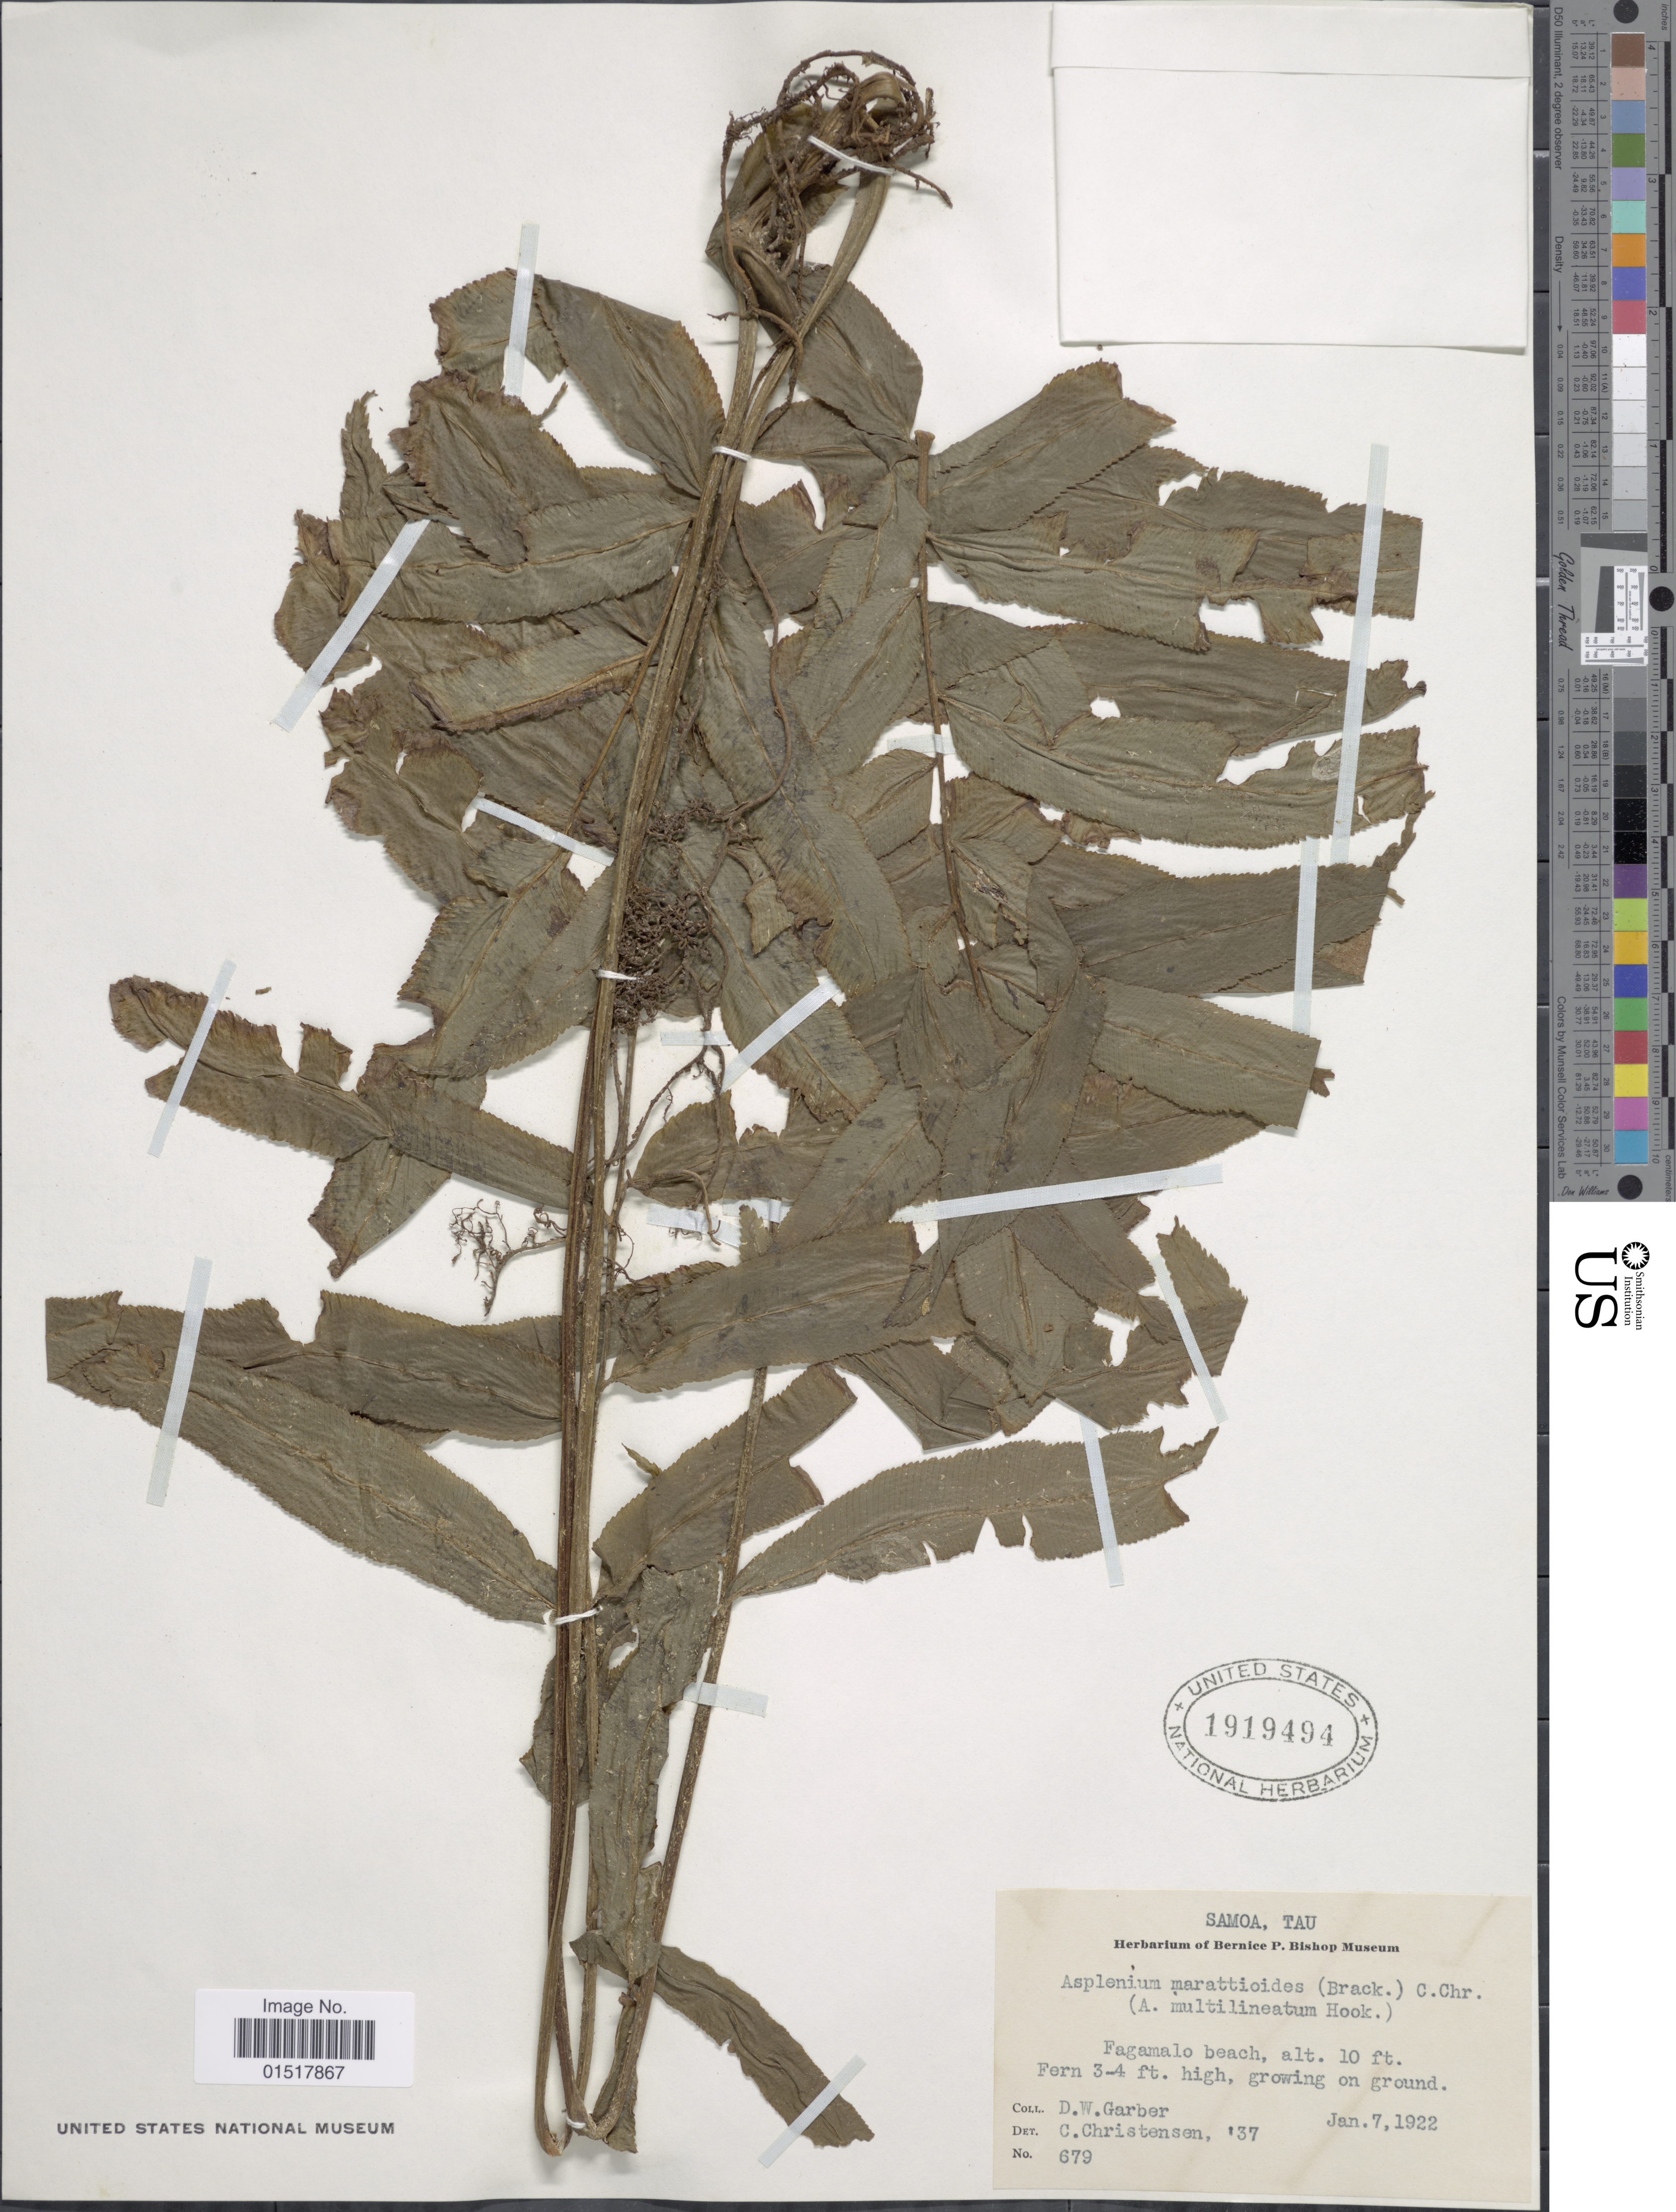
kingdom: Plantae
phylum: Tracheophyta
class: Polypodiopsida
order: Polypodiales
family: Aspleniaceae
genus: Asplenium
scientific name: Asplenium marattioides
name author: (Brack.) C. Chr.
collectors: D. W. Garber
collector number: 679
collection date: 1922-01-07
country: American Samoa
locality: Samoa, Tau. Fagamalo beach.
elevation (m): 3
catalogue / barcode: US 1919494